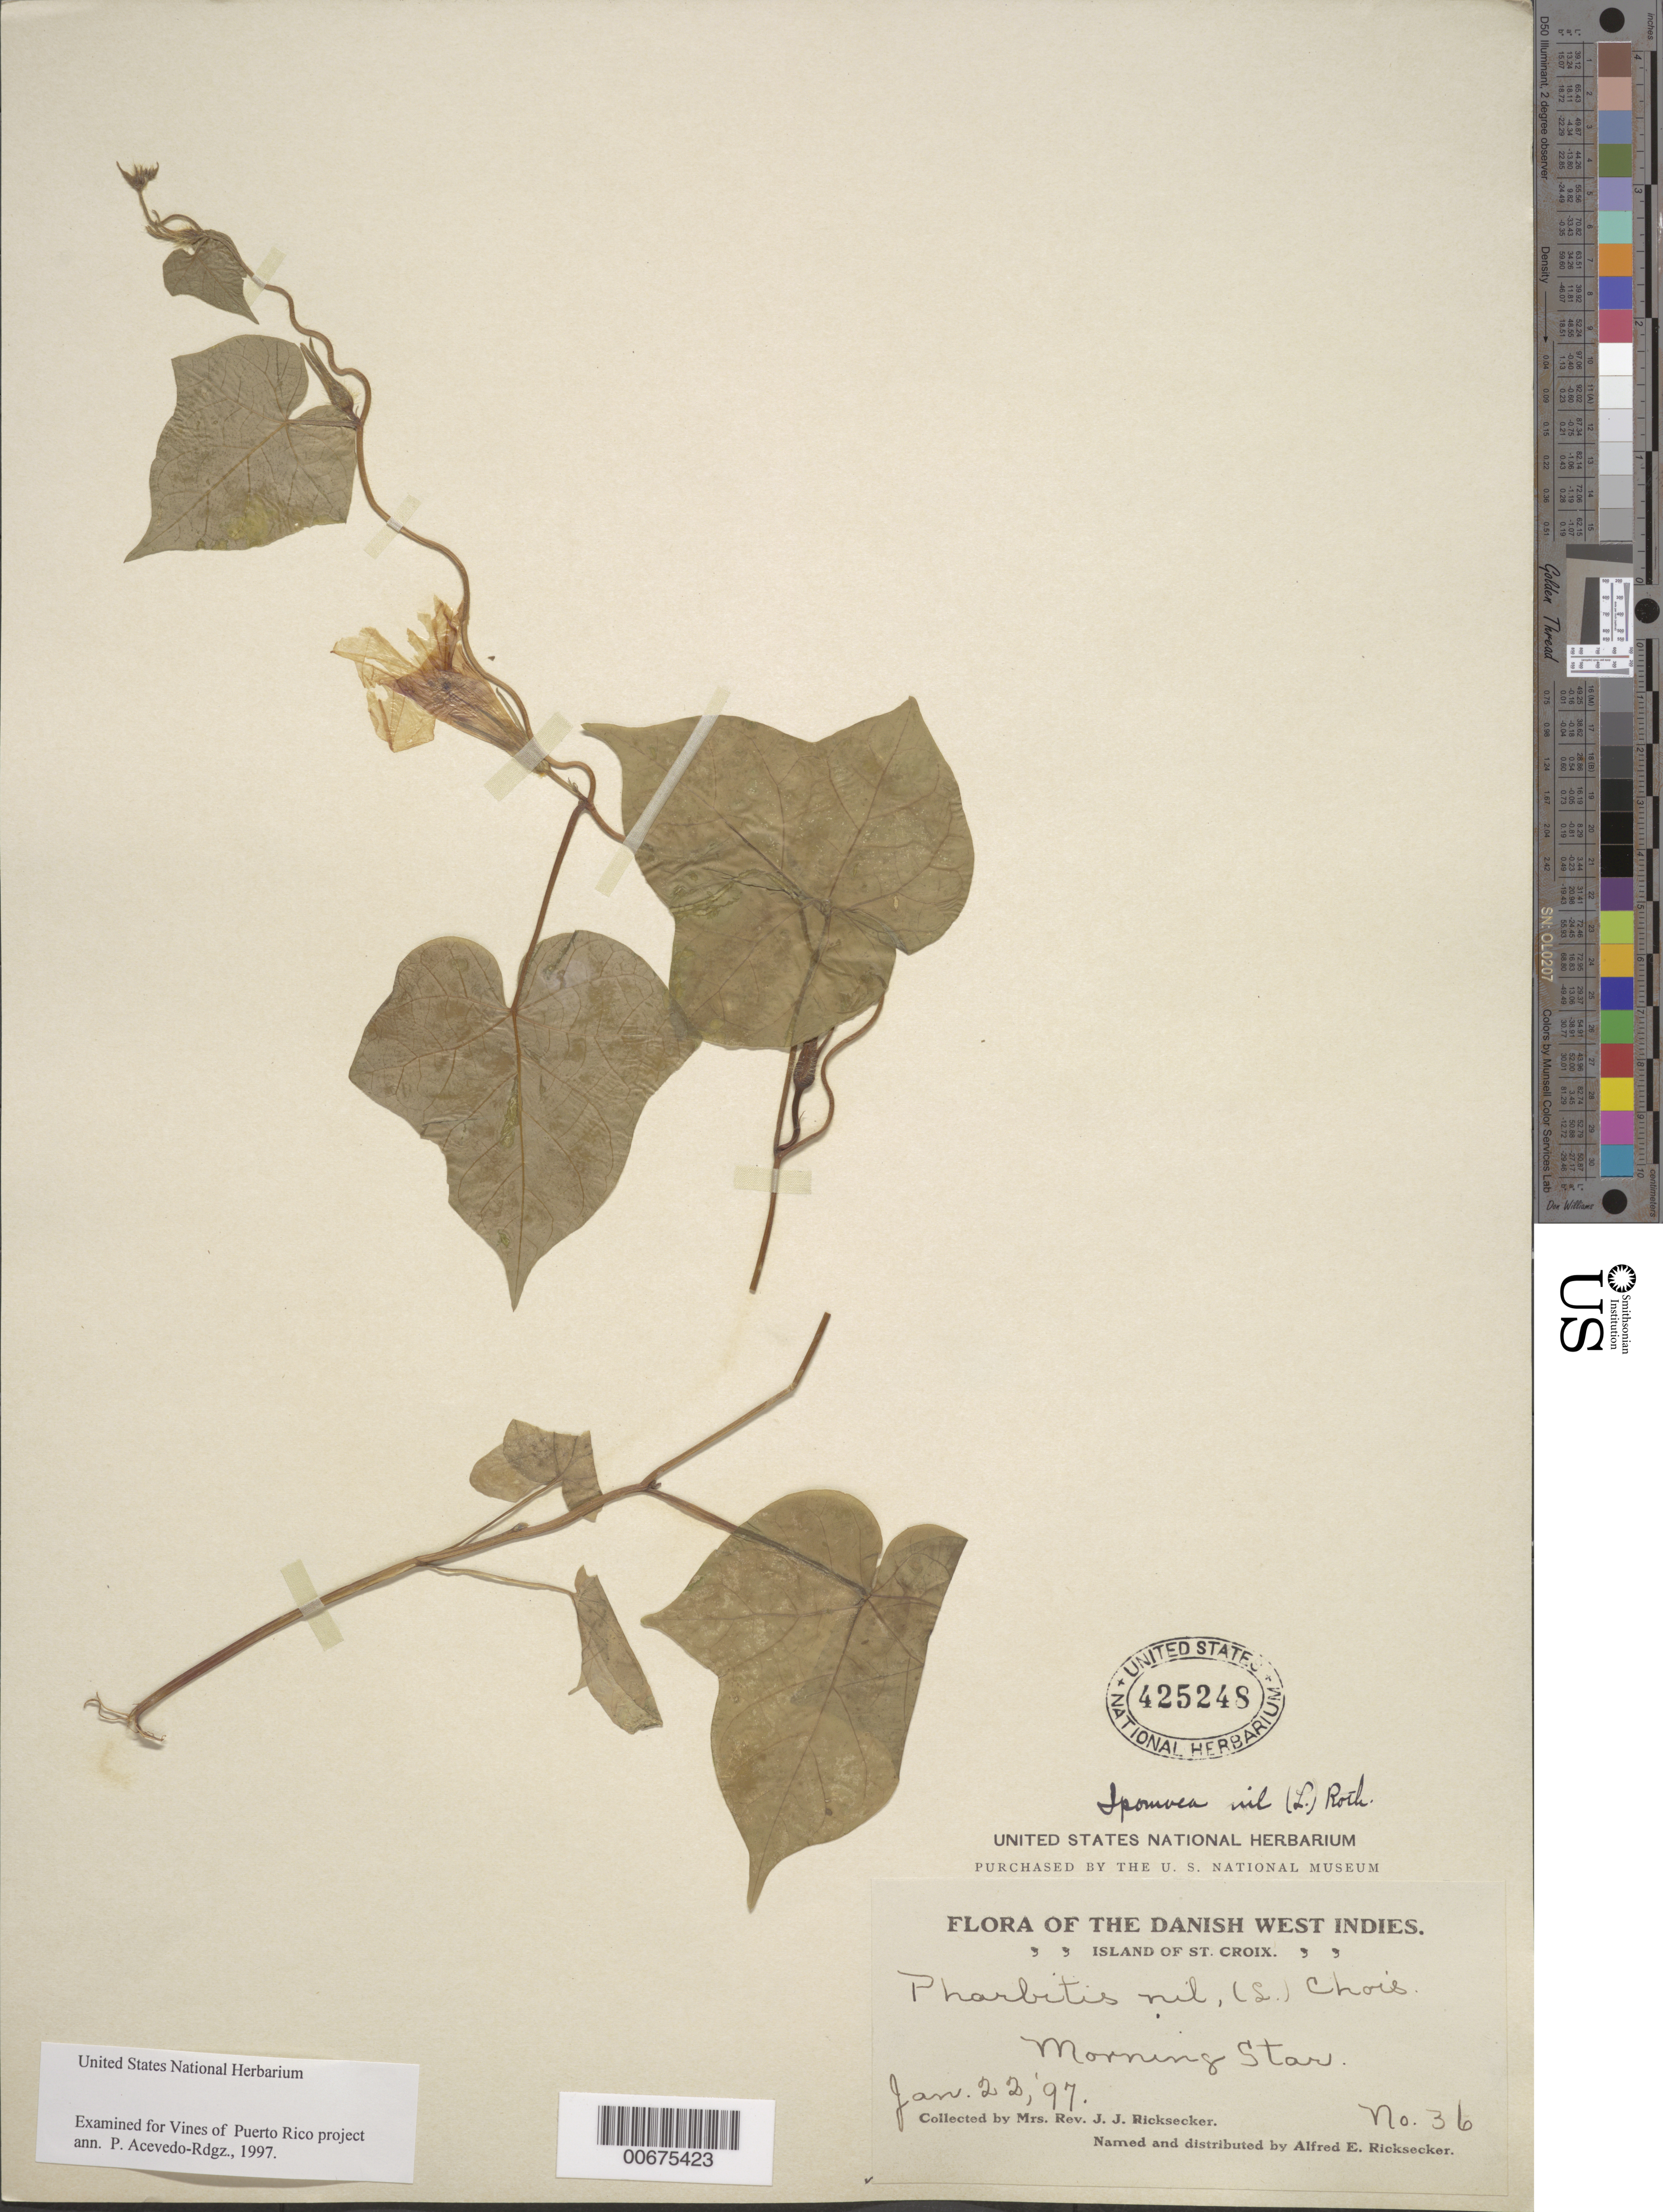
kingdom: Plantae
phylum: Tracheophyta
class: Magnoliopsida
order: Solanales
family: Convolvulaceae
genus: Ipomoea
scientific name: Ipomoea nil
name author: (L.) Roth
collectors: Mrs. J. J. Ricksecker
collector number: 36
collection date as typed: Transcribed d/m/y: 22/1/97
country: U.S. Virgin Islands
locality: The Danish West Indies, Island of St. Croix, Morning Star.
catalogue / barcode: US 425248